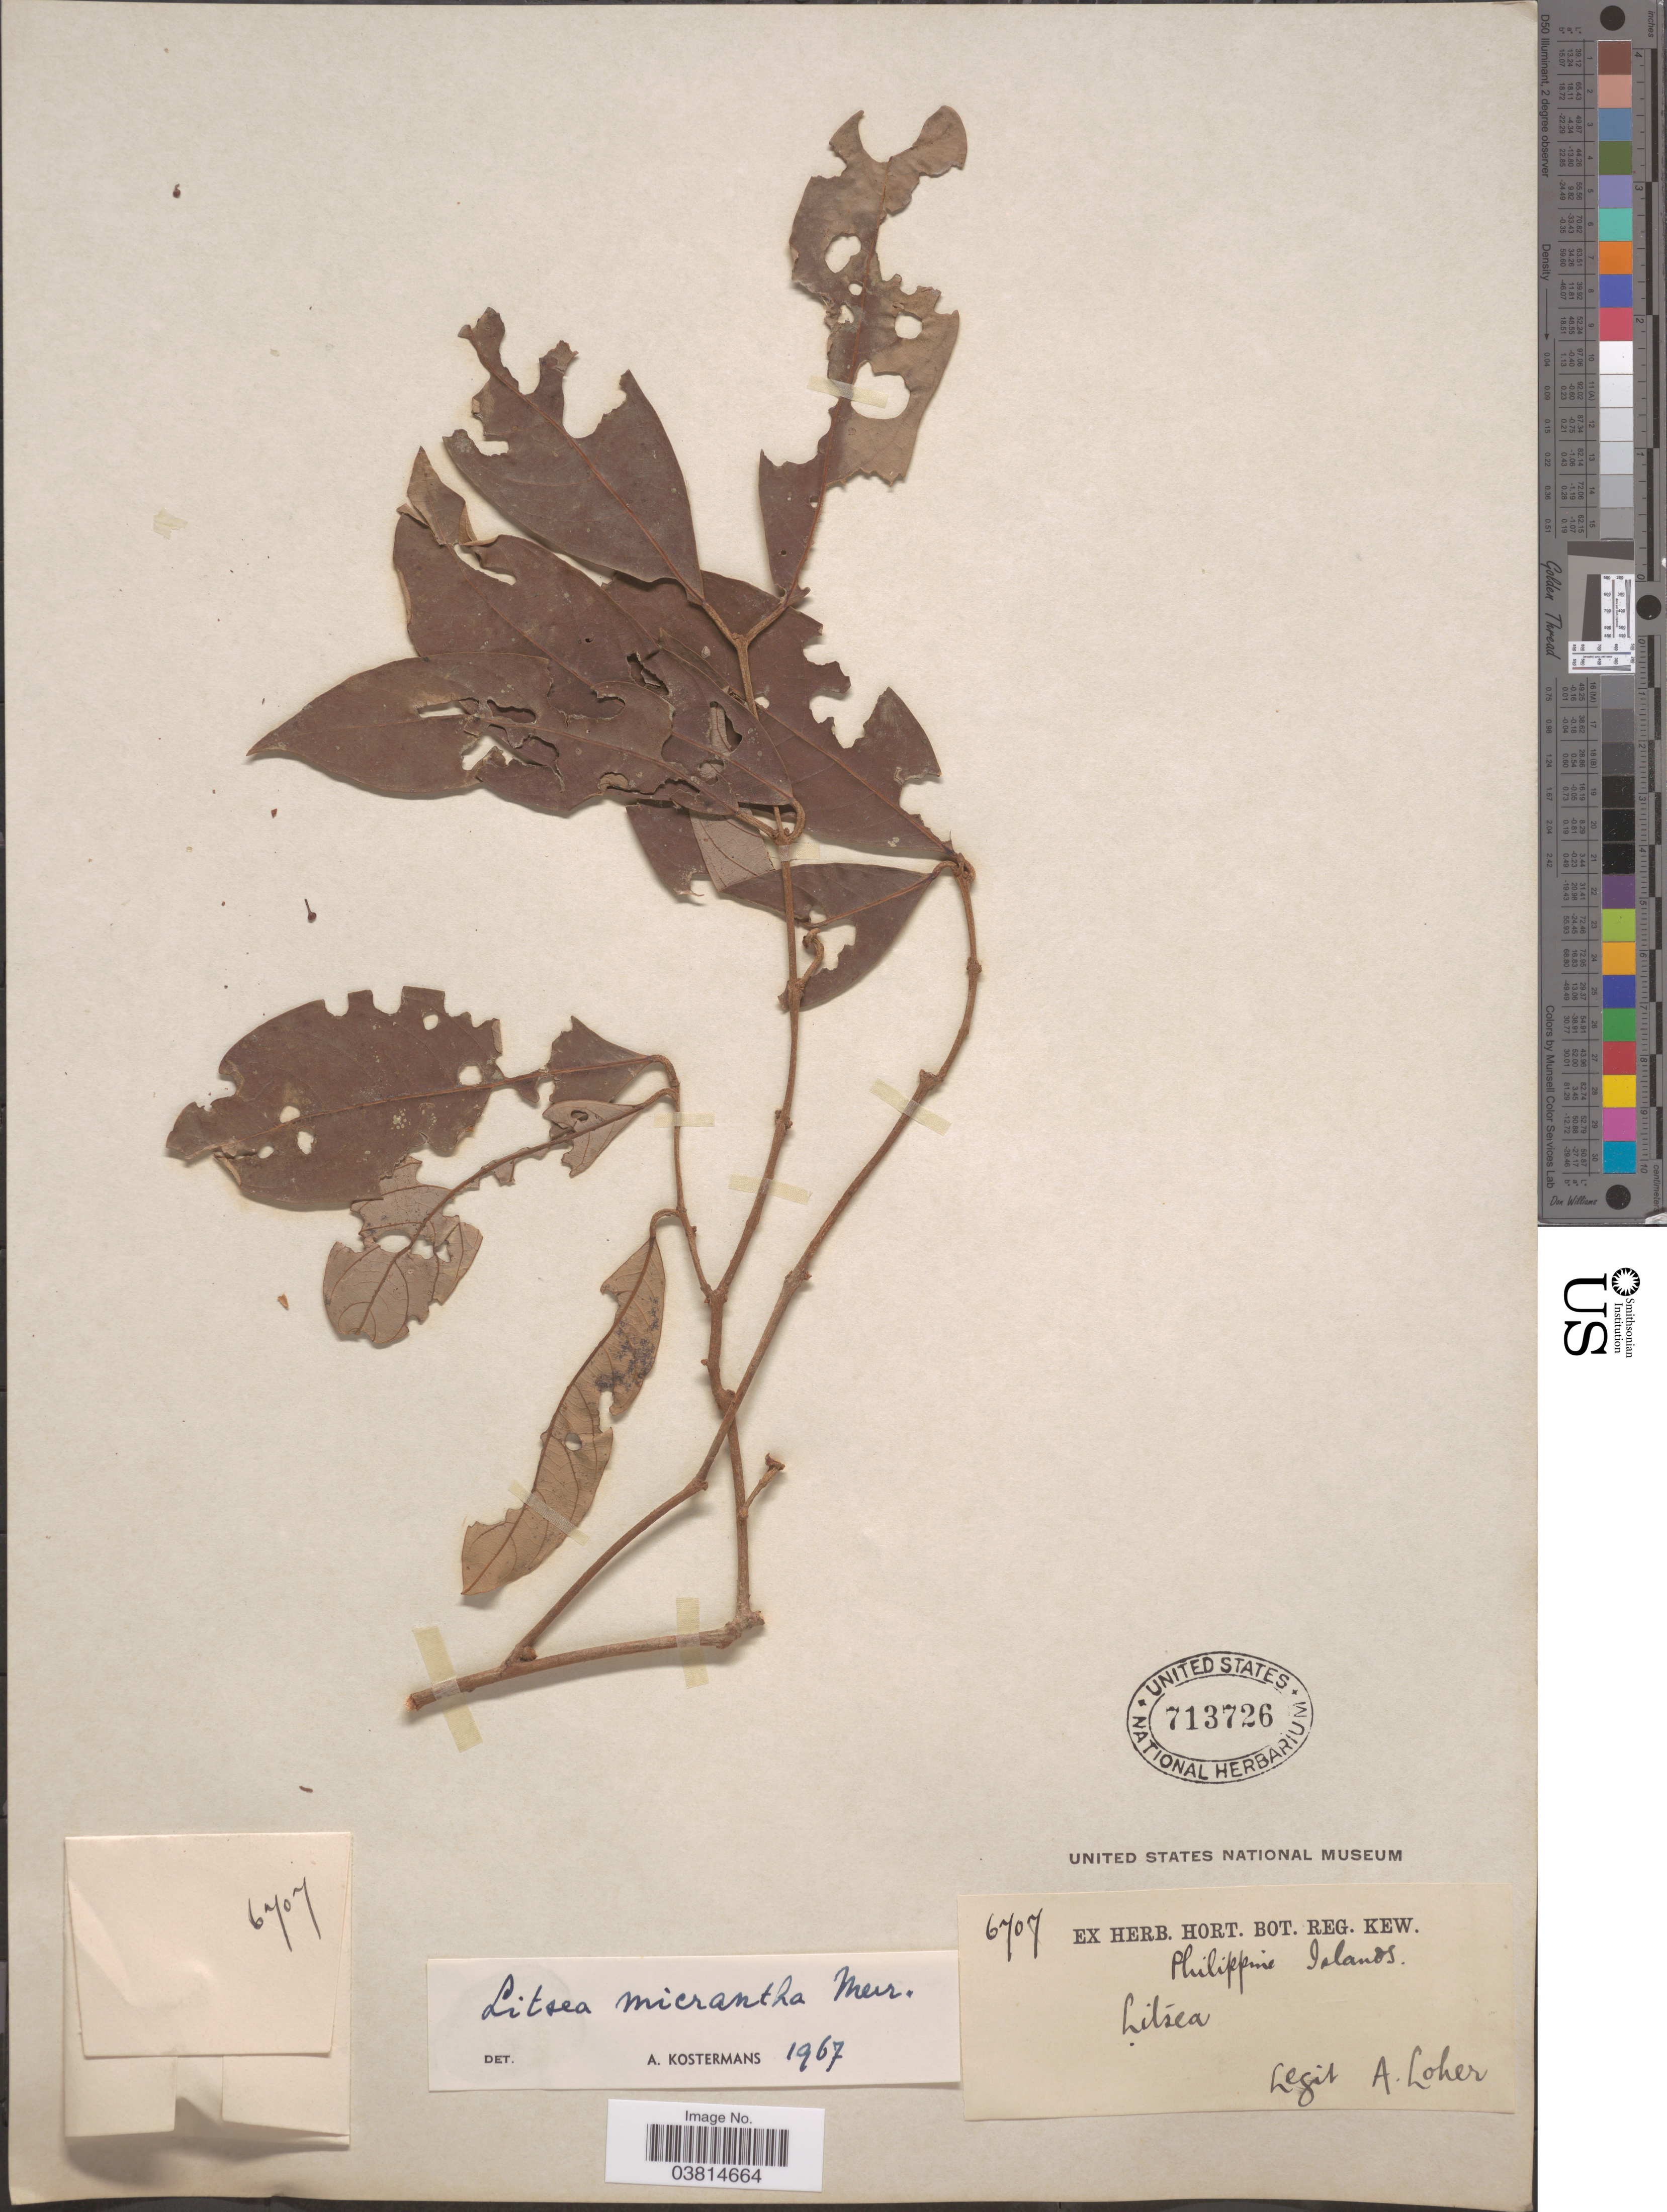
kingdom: Plantae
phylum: Tracheophyta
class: Magnoliopsida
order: Laurales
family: Lauraceae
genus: Litsea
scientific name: Litsea micrantha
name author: Merr.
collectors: A. Loher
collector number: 6707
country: Philippines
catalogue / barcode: US 713726